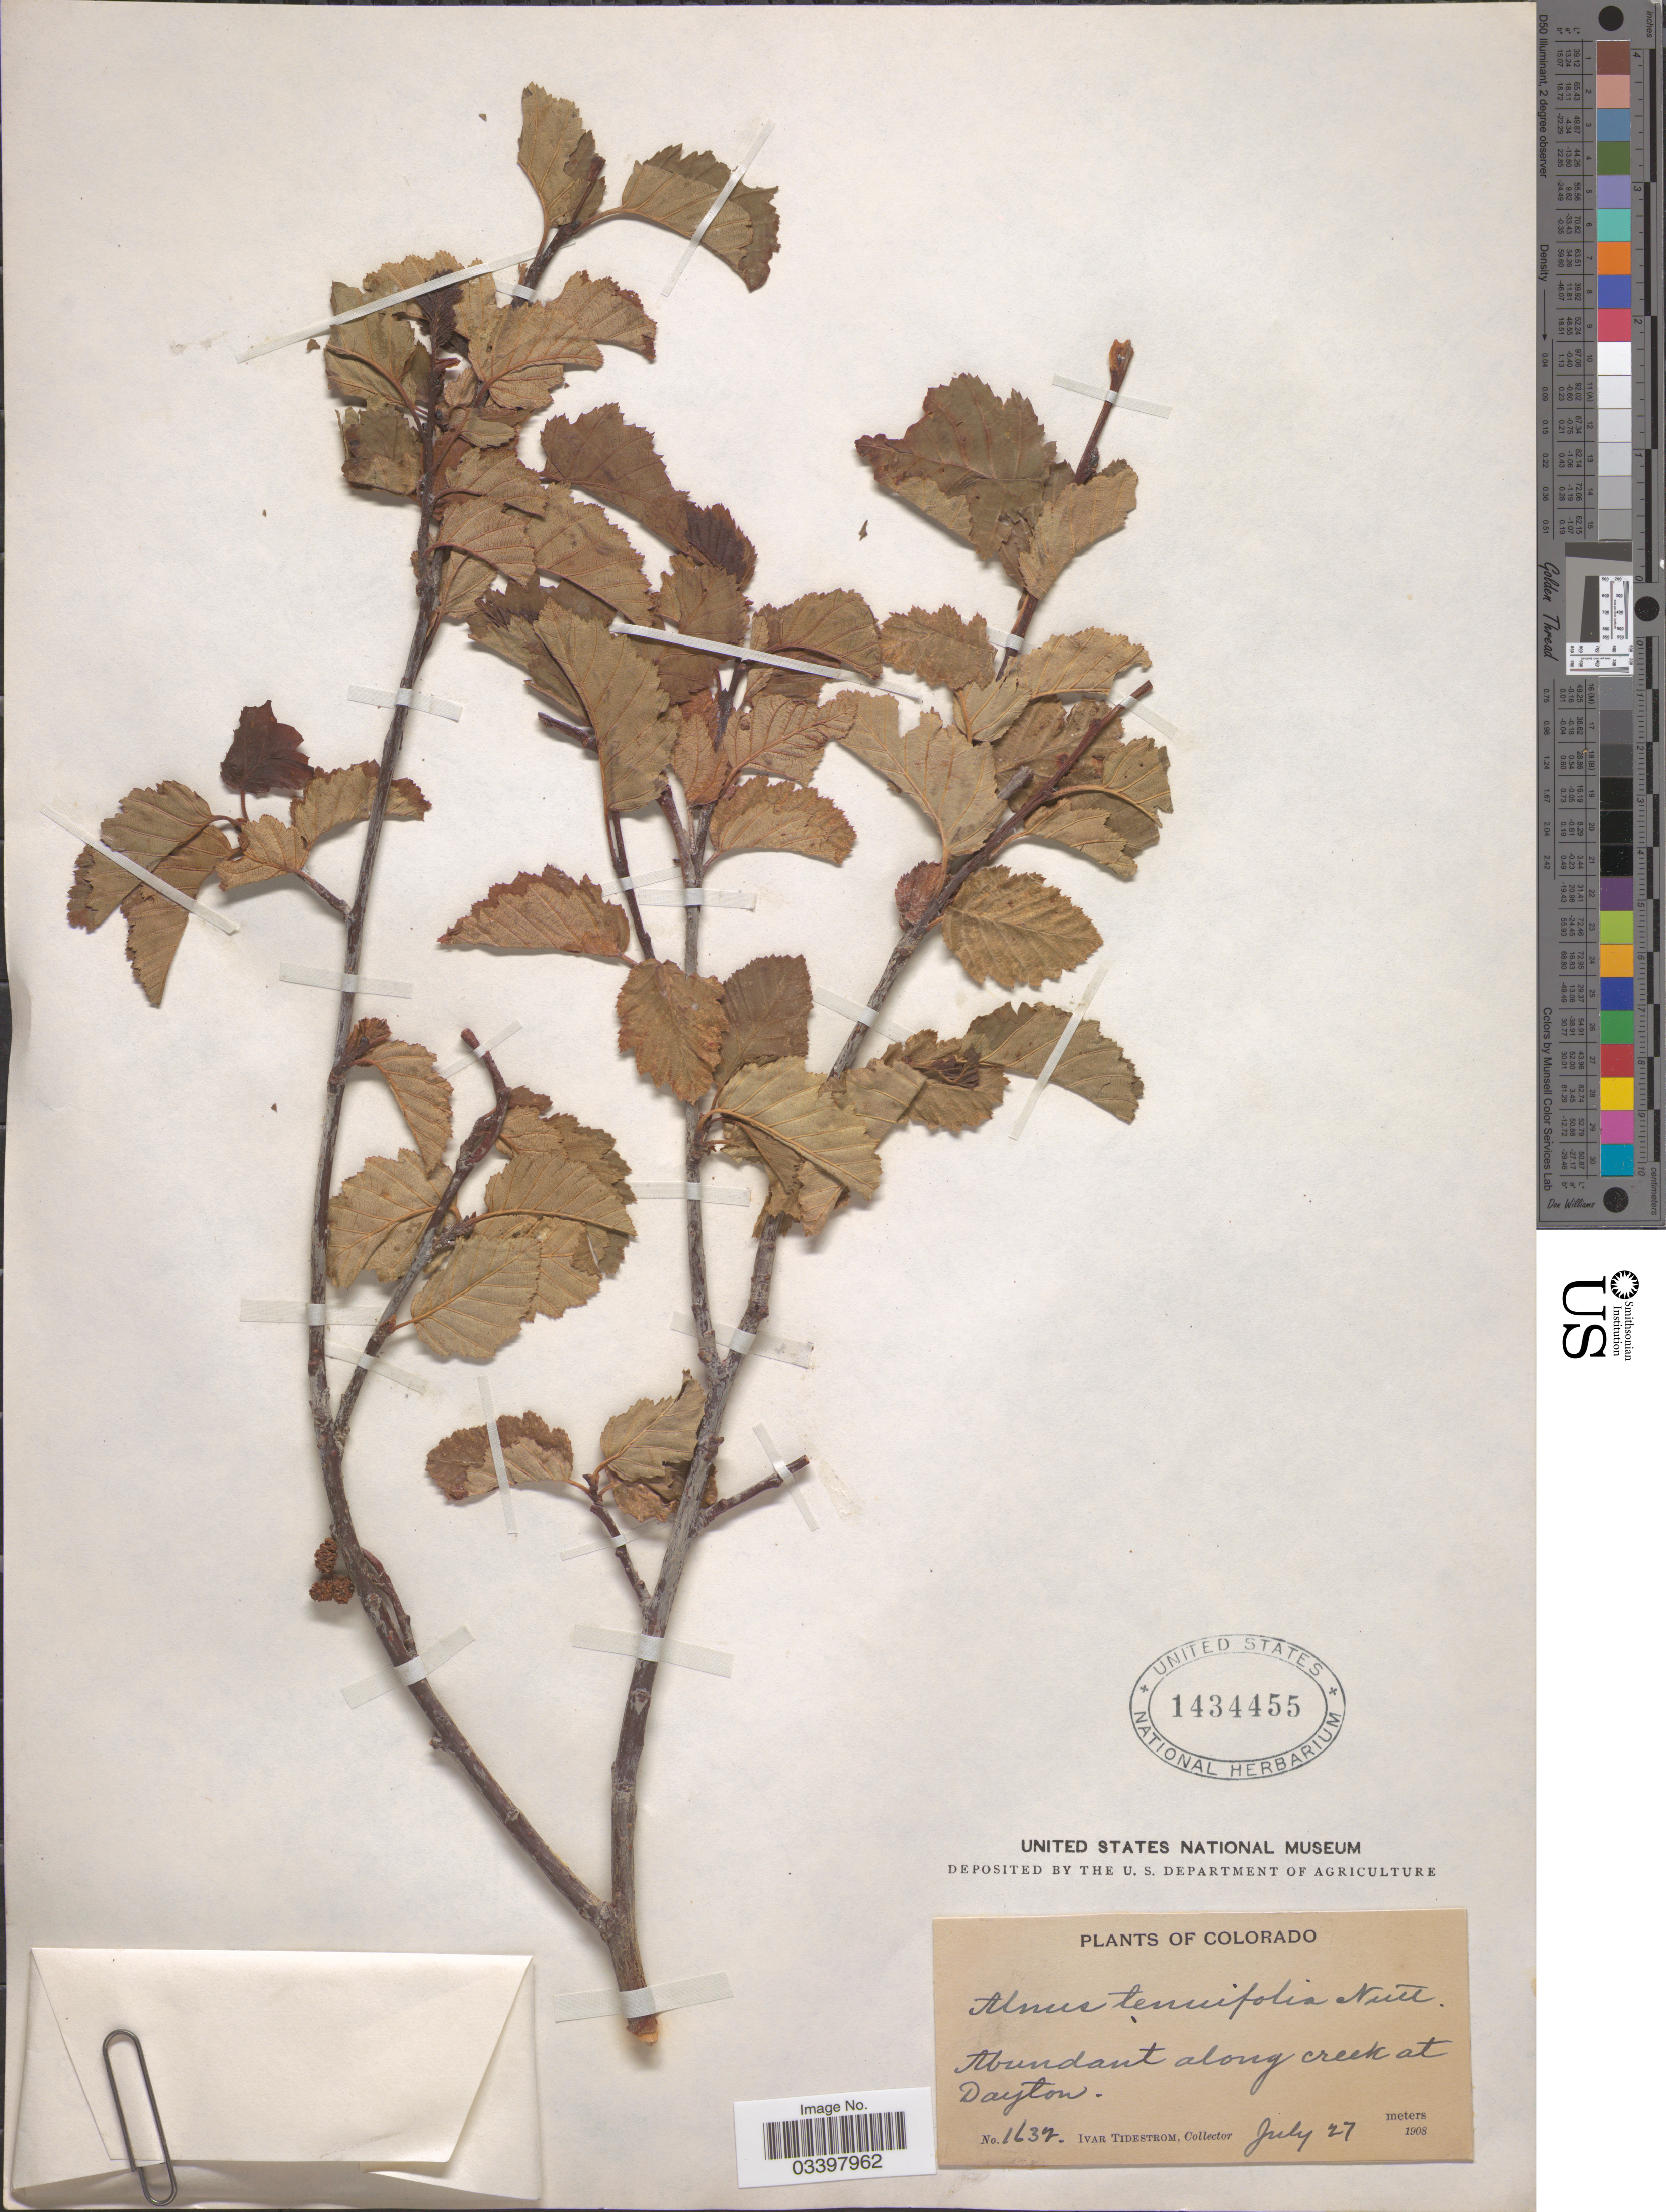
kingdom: Plantae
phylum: Tracheophyta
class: Magnoliopsida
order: Fagales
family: Betulaceae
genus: Alnus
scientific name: Alnus tenuifolia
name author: Nutt.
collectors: I. F. Tidestrom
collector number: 1632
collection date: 1908-07-27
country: United States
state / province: Colorado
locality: Along creek at Dayton.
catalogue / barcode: US 1434455